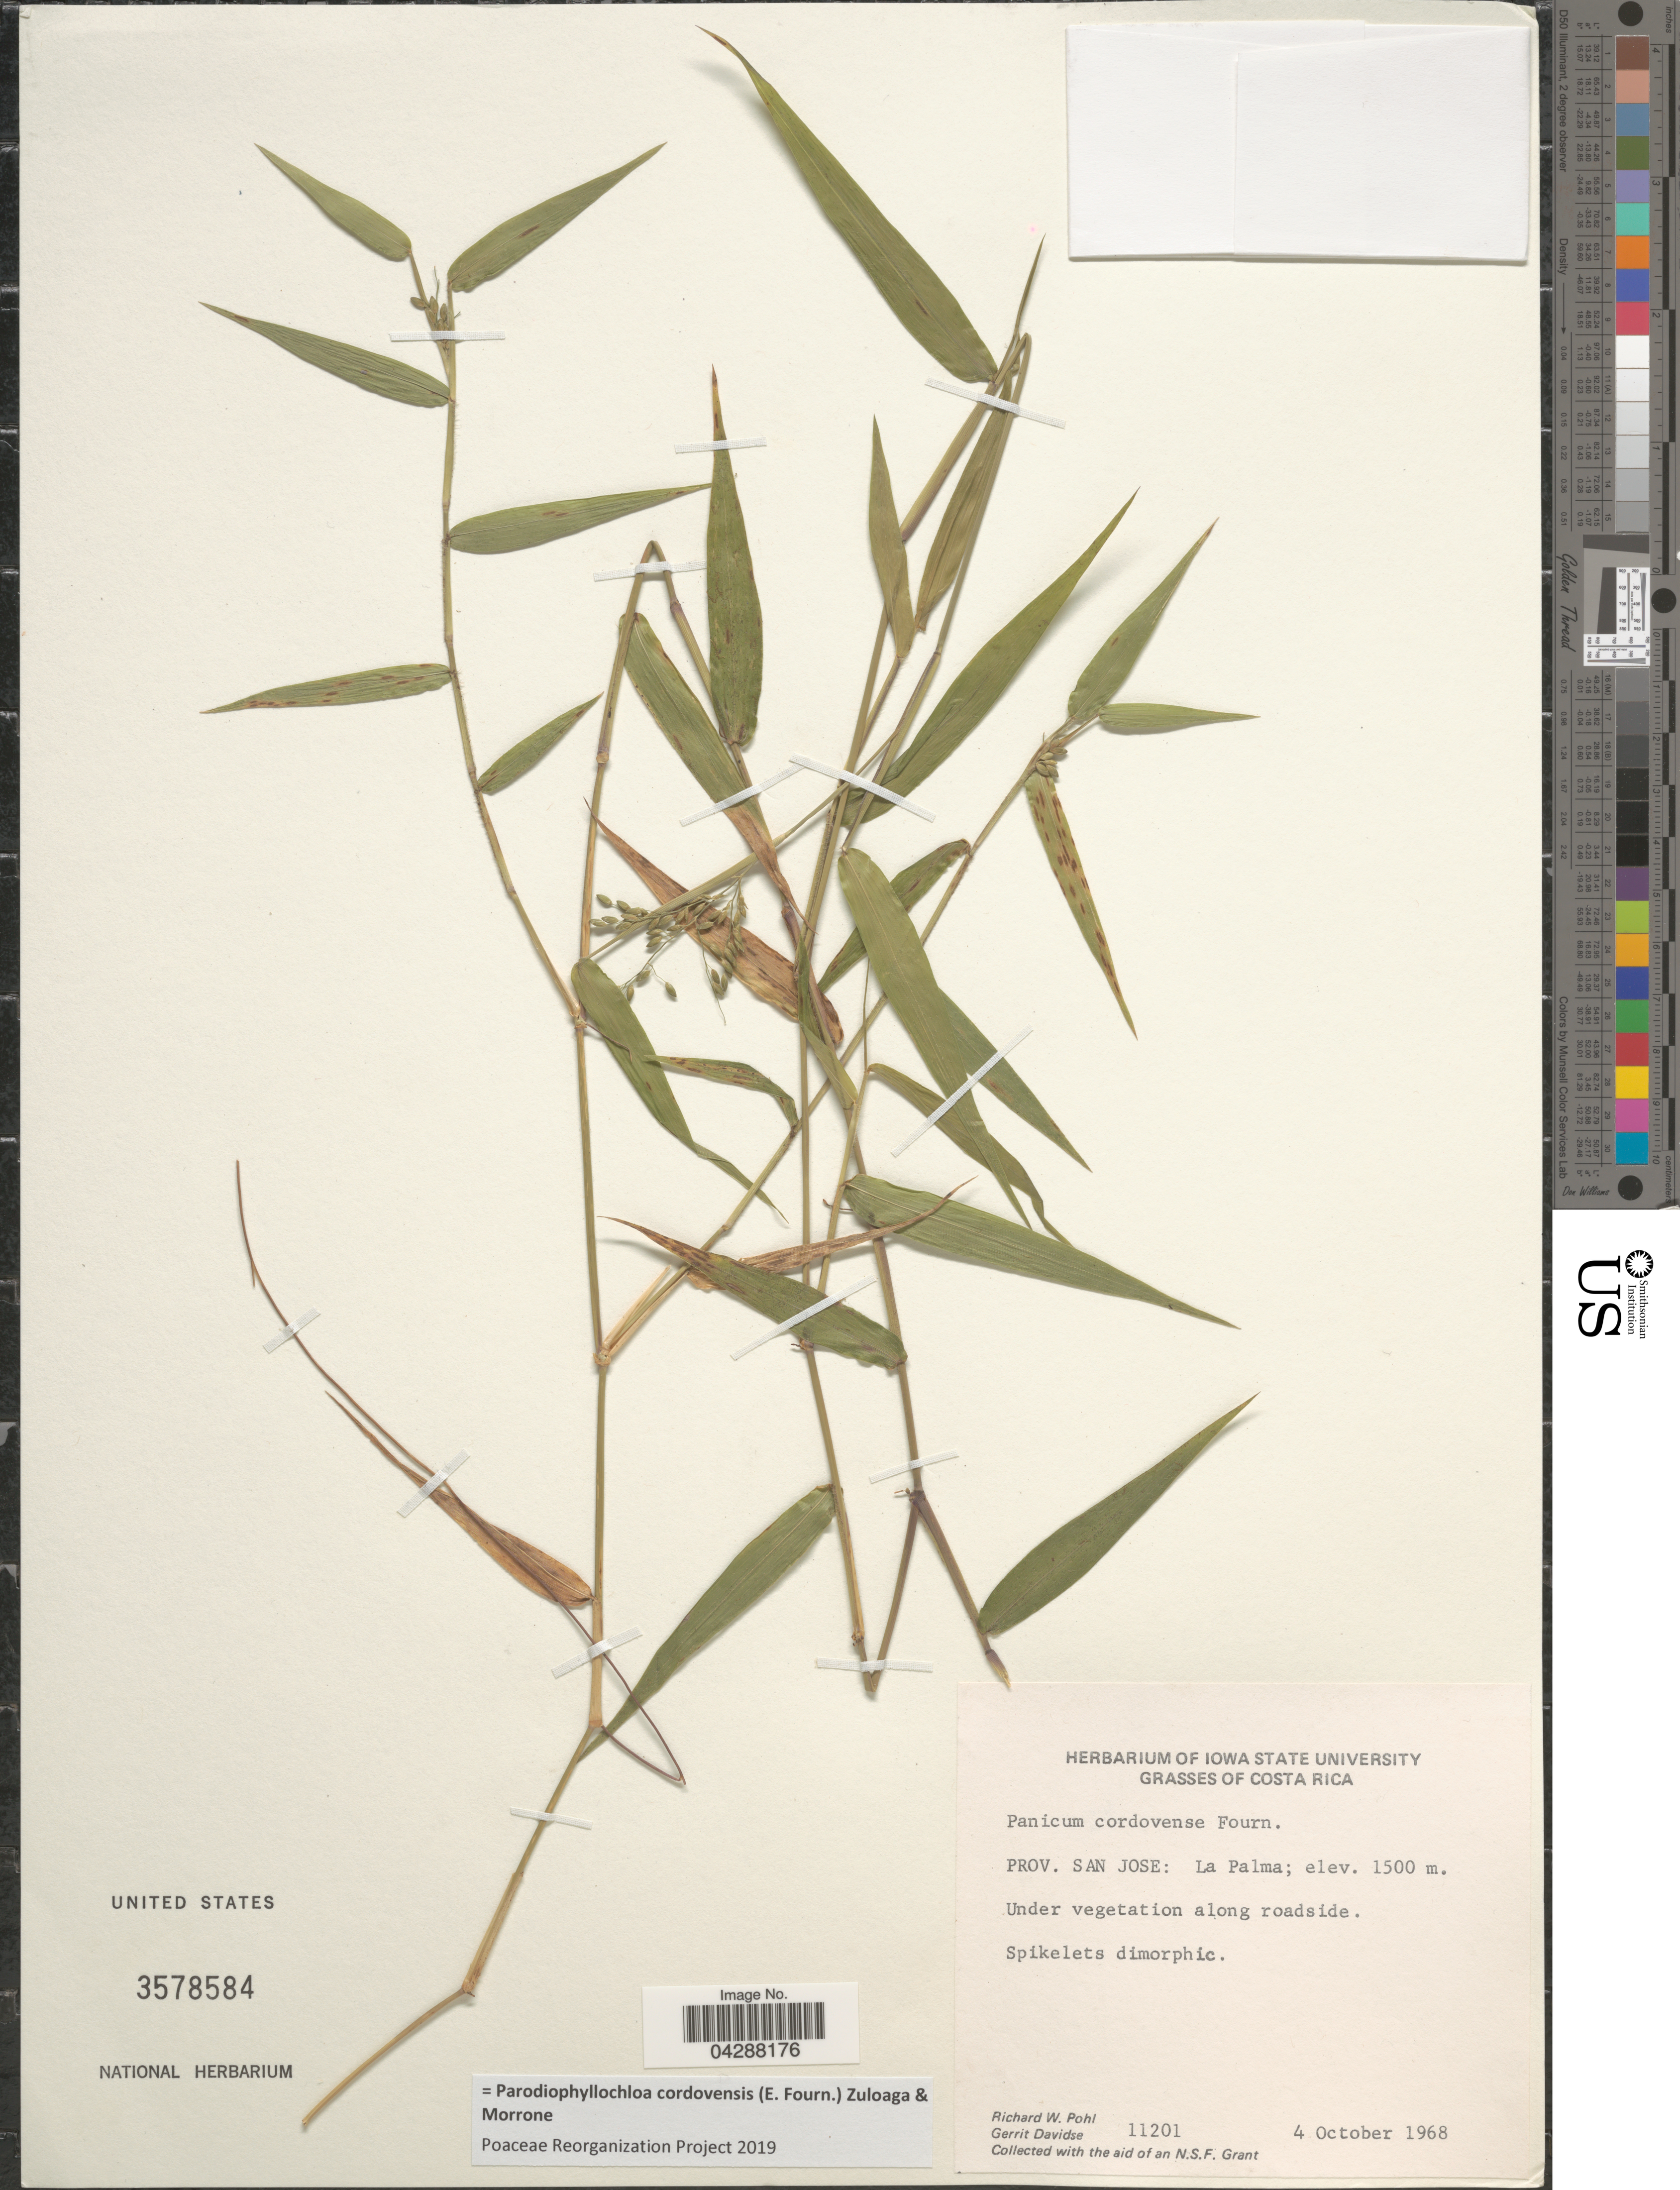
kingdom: Plantae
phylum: Tracheophyta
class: Liliopsida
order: Poales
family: Poaceae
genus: Parodiophyllochloa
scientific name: Parodiophyllochloa cordovensis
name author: (E. Fourn.) Zuloaga & Morrone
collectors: R. W. Pohl & G. Davidse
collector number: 11201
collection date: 1968-10-04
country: Costa Rica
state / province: San José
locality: La Palma.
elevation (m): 1500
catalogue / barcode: US 3578584